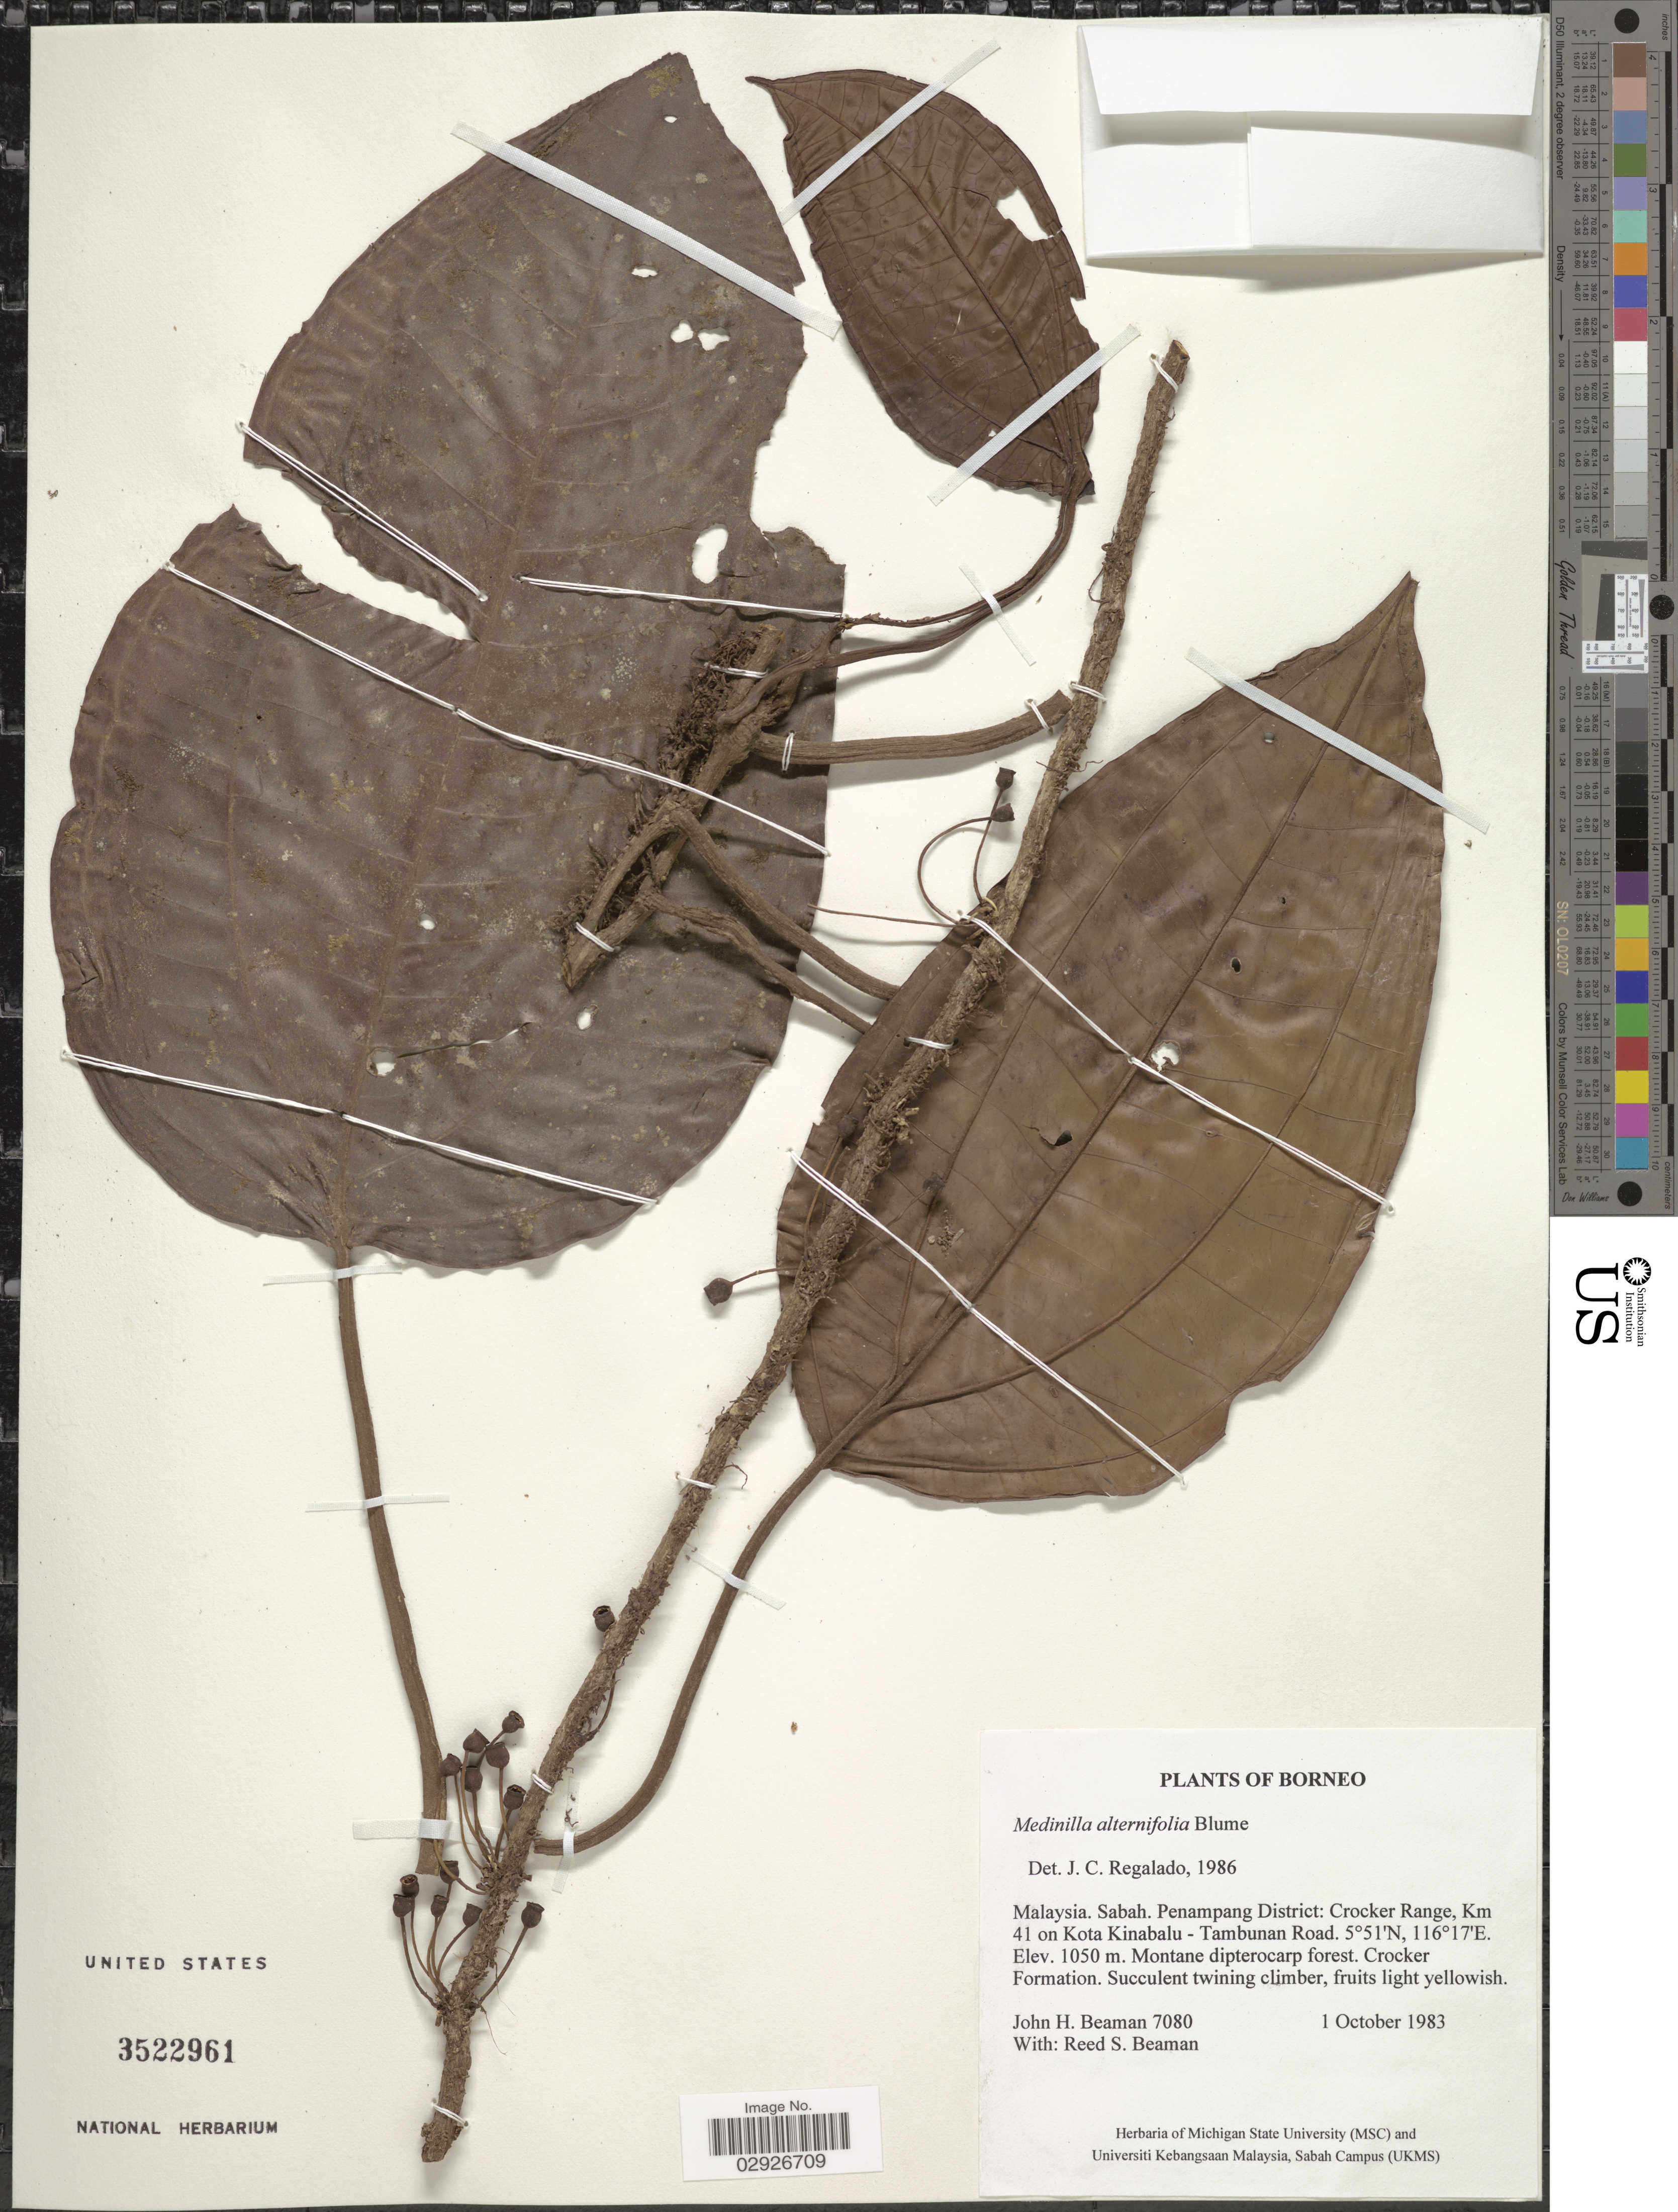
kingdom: Plantae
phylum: Tracheophyta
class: Magnoliopsida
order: Myrtales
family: Melastomataceae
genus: Heteroblemma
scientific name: Heteroblemma alternifolium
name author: (Blume) Cámara-Leret et al.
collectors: J. H. Beaman & R. S. Beaman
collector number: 7080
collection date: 1983-10-01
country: Malaysia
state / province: Sabah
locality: Borneo. Penampang District: Crocker Range, Km 41 on Kota Kinabalu - Tambunan Road.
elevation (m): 1050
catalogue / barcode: US 3522961